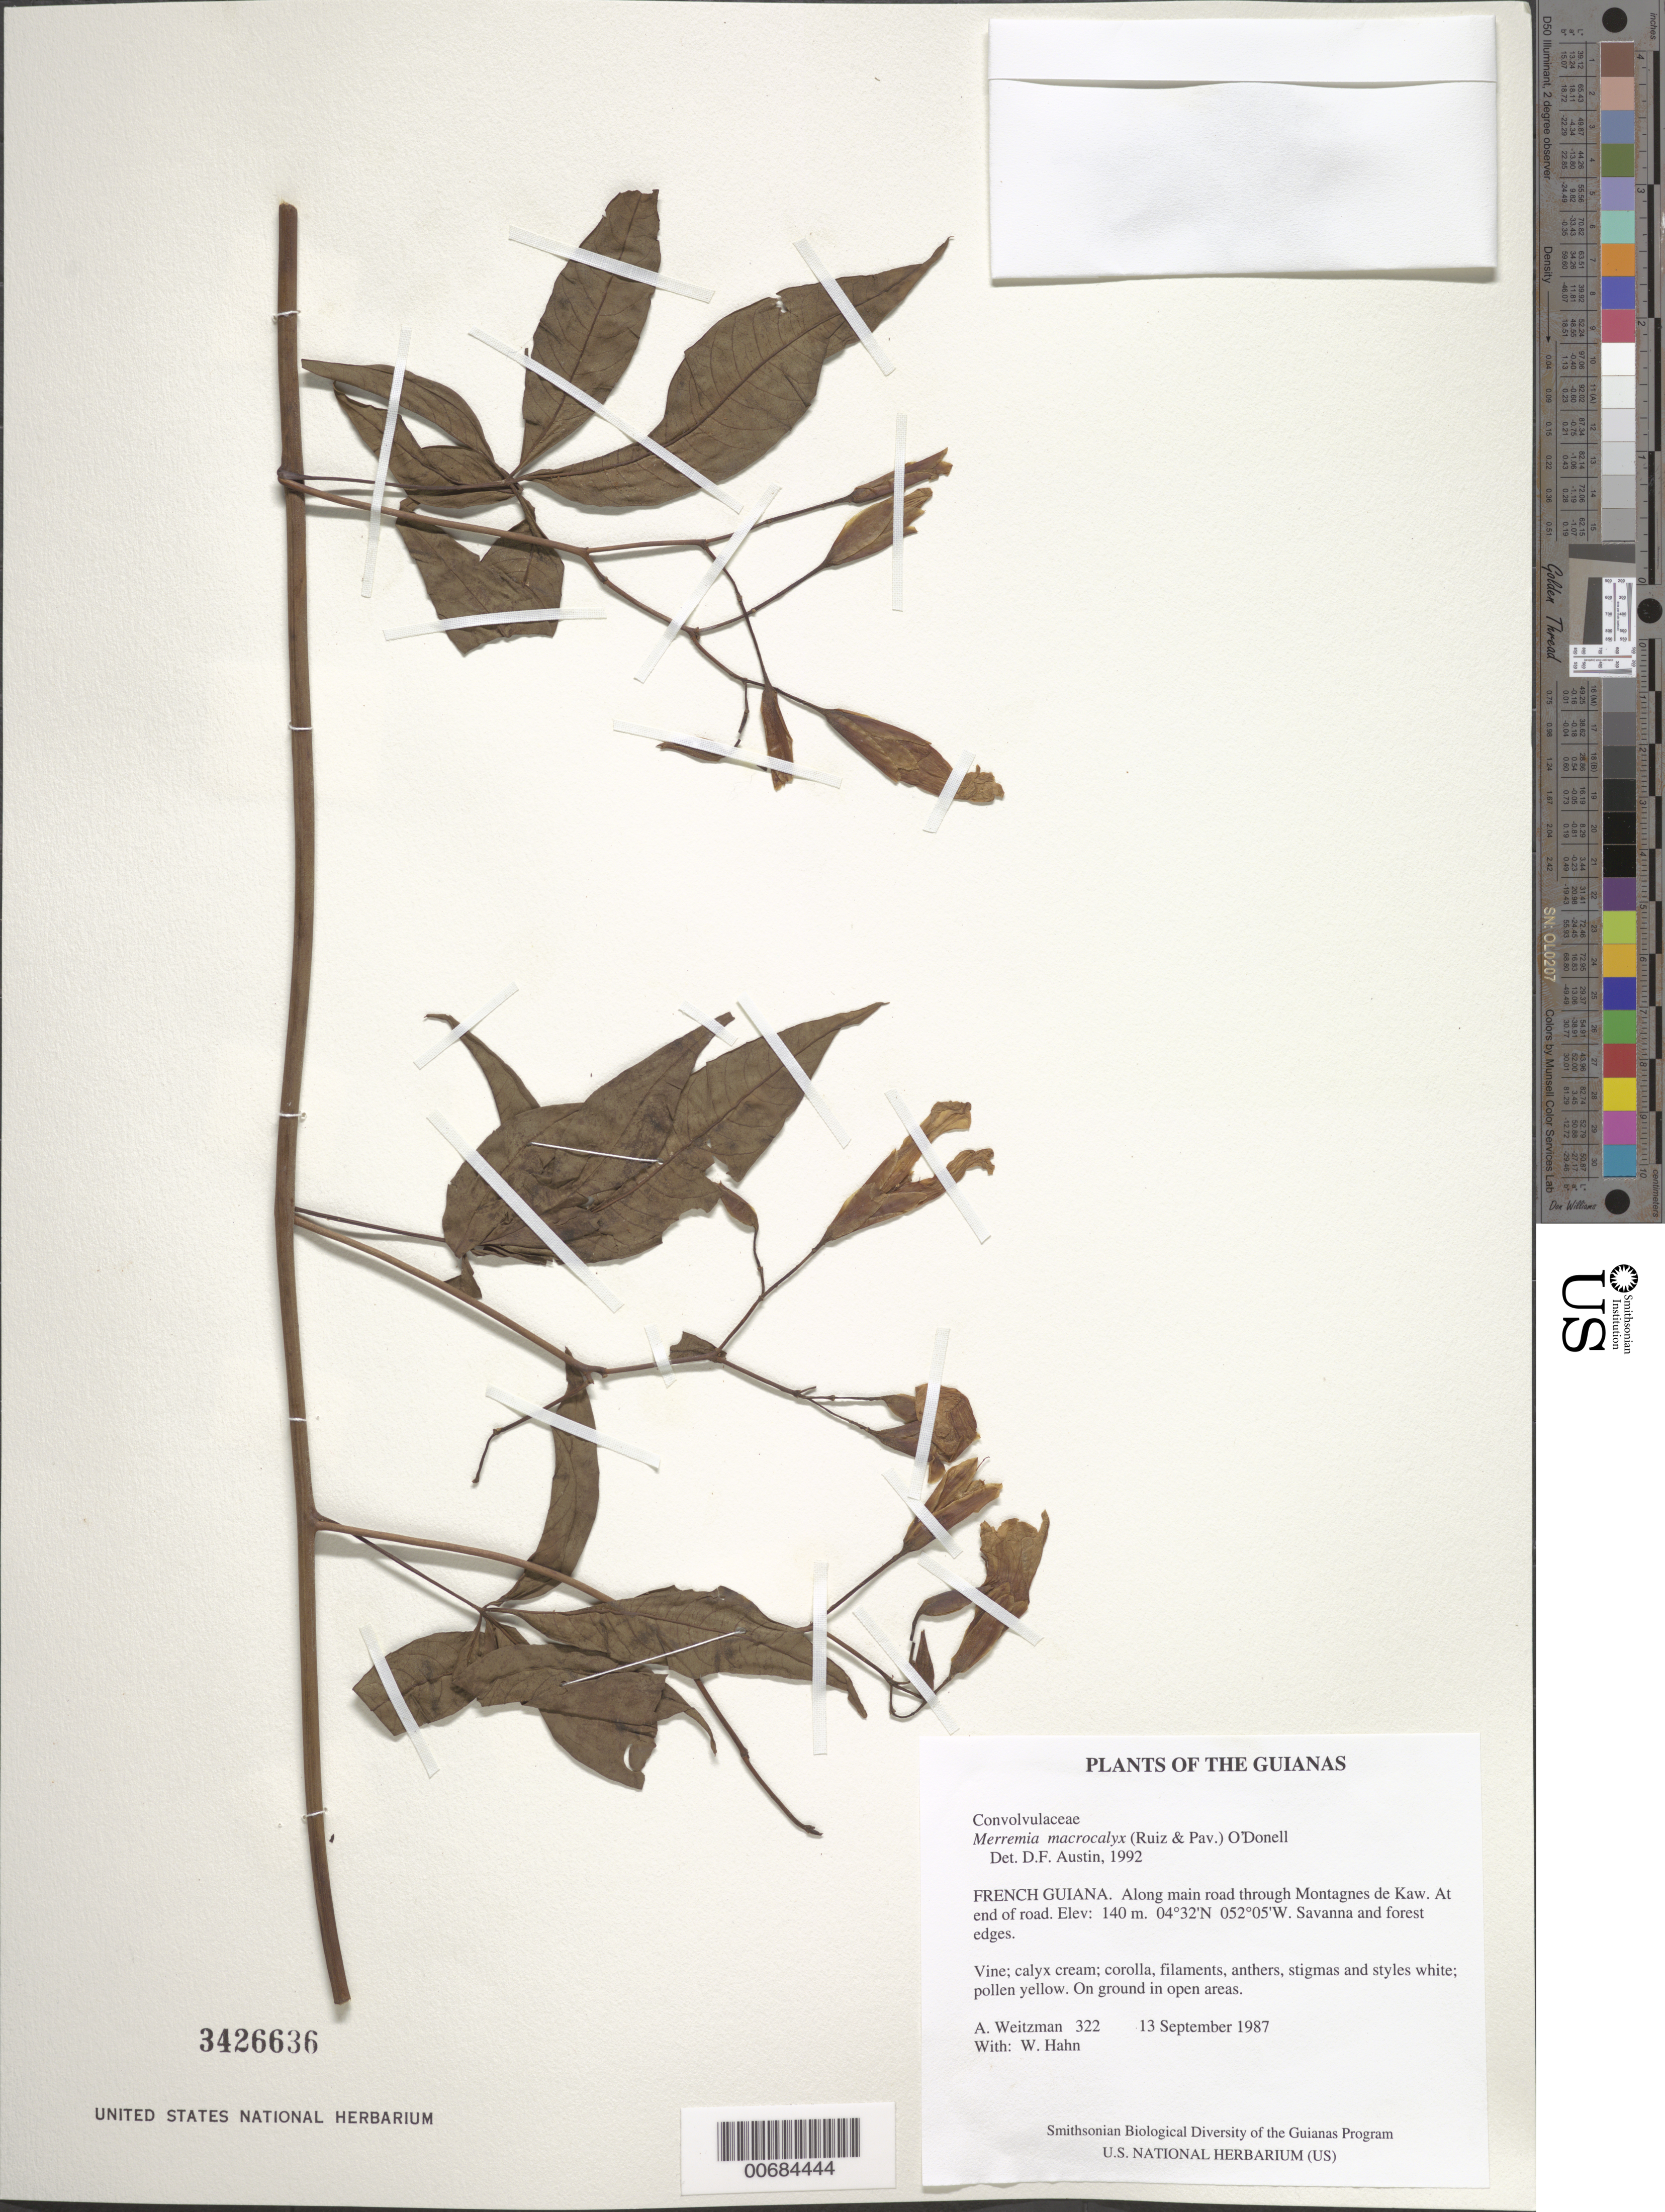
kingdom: Plantae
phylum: Tracheophyta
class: Magnoliopsida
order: Solanales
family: Convolvulaceae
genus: Distimake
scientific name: Distimake macrocalyx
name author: (Ruiz & Pav.) A. R. Simões & Staples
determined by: Strong, Mark T., (BOT), Smithsonian Institution - National Museum of Natural History (UNITED STATES)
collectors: A. L. Weitzman & W. Hahn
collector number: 322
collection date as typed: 13 September 1987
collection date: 1987-09-13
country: French Guiana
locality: Along main road through Montagnes de Kaw. At end of road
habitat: Savanna and forest edges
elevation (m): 140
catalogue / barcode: US 3426636